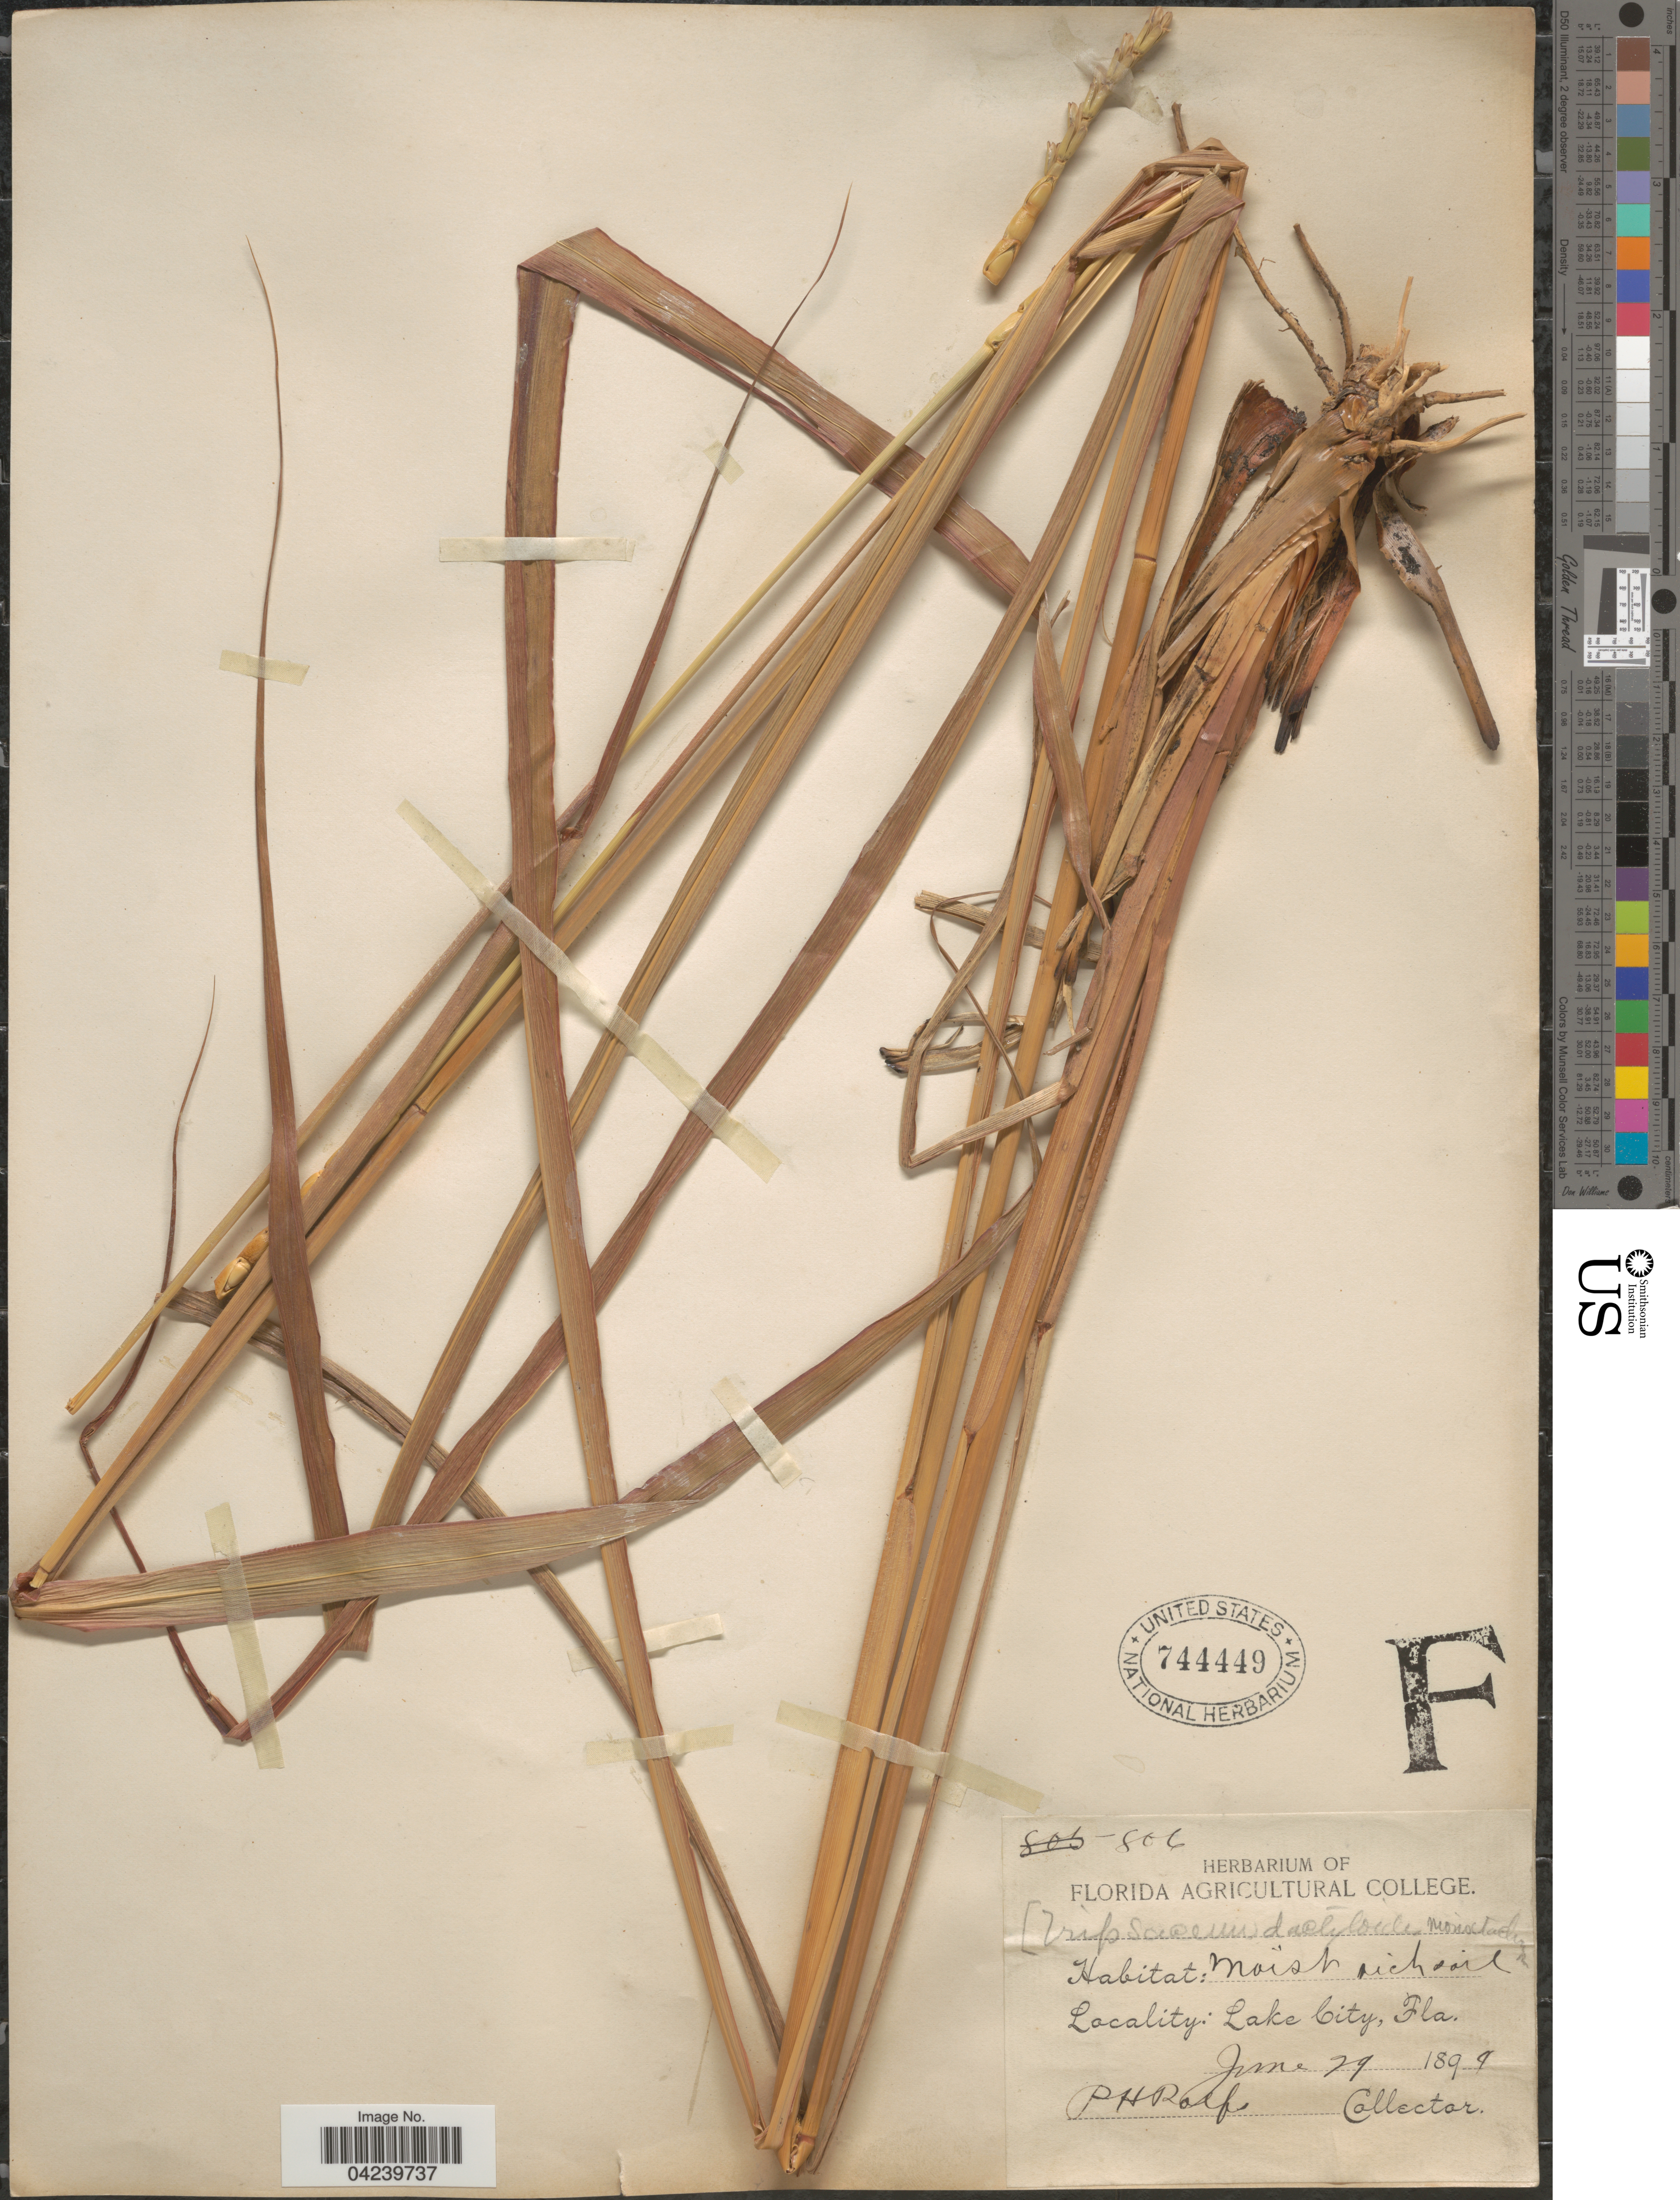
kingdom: Plantae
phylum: Tracheophyta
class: Liliopsida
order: Poales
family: Poaceae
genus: Tripsacum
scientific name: Tripsacum dactyloides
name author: (L.) L.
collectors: P. H. Rolfs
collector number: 806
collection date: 1899-06-29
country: United States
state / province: Florida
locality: Lake City.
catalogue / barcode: US 744449